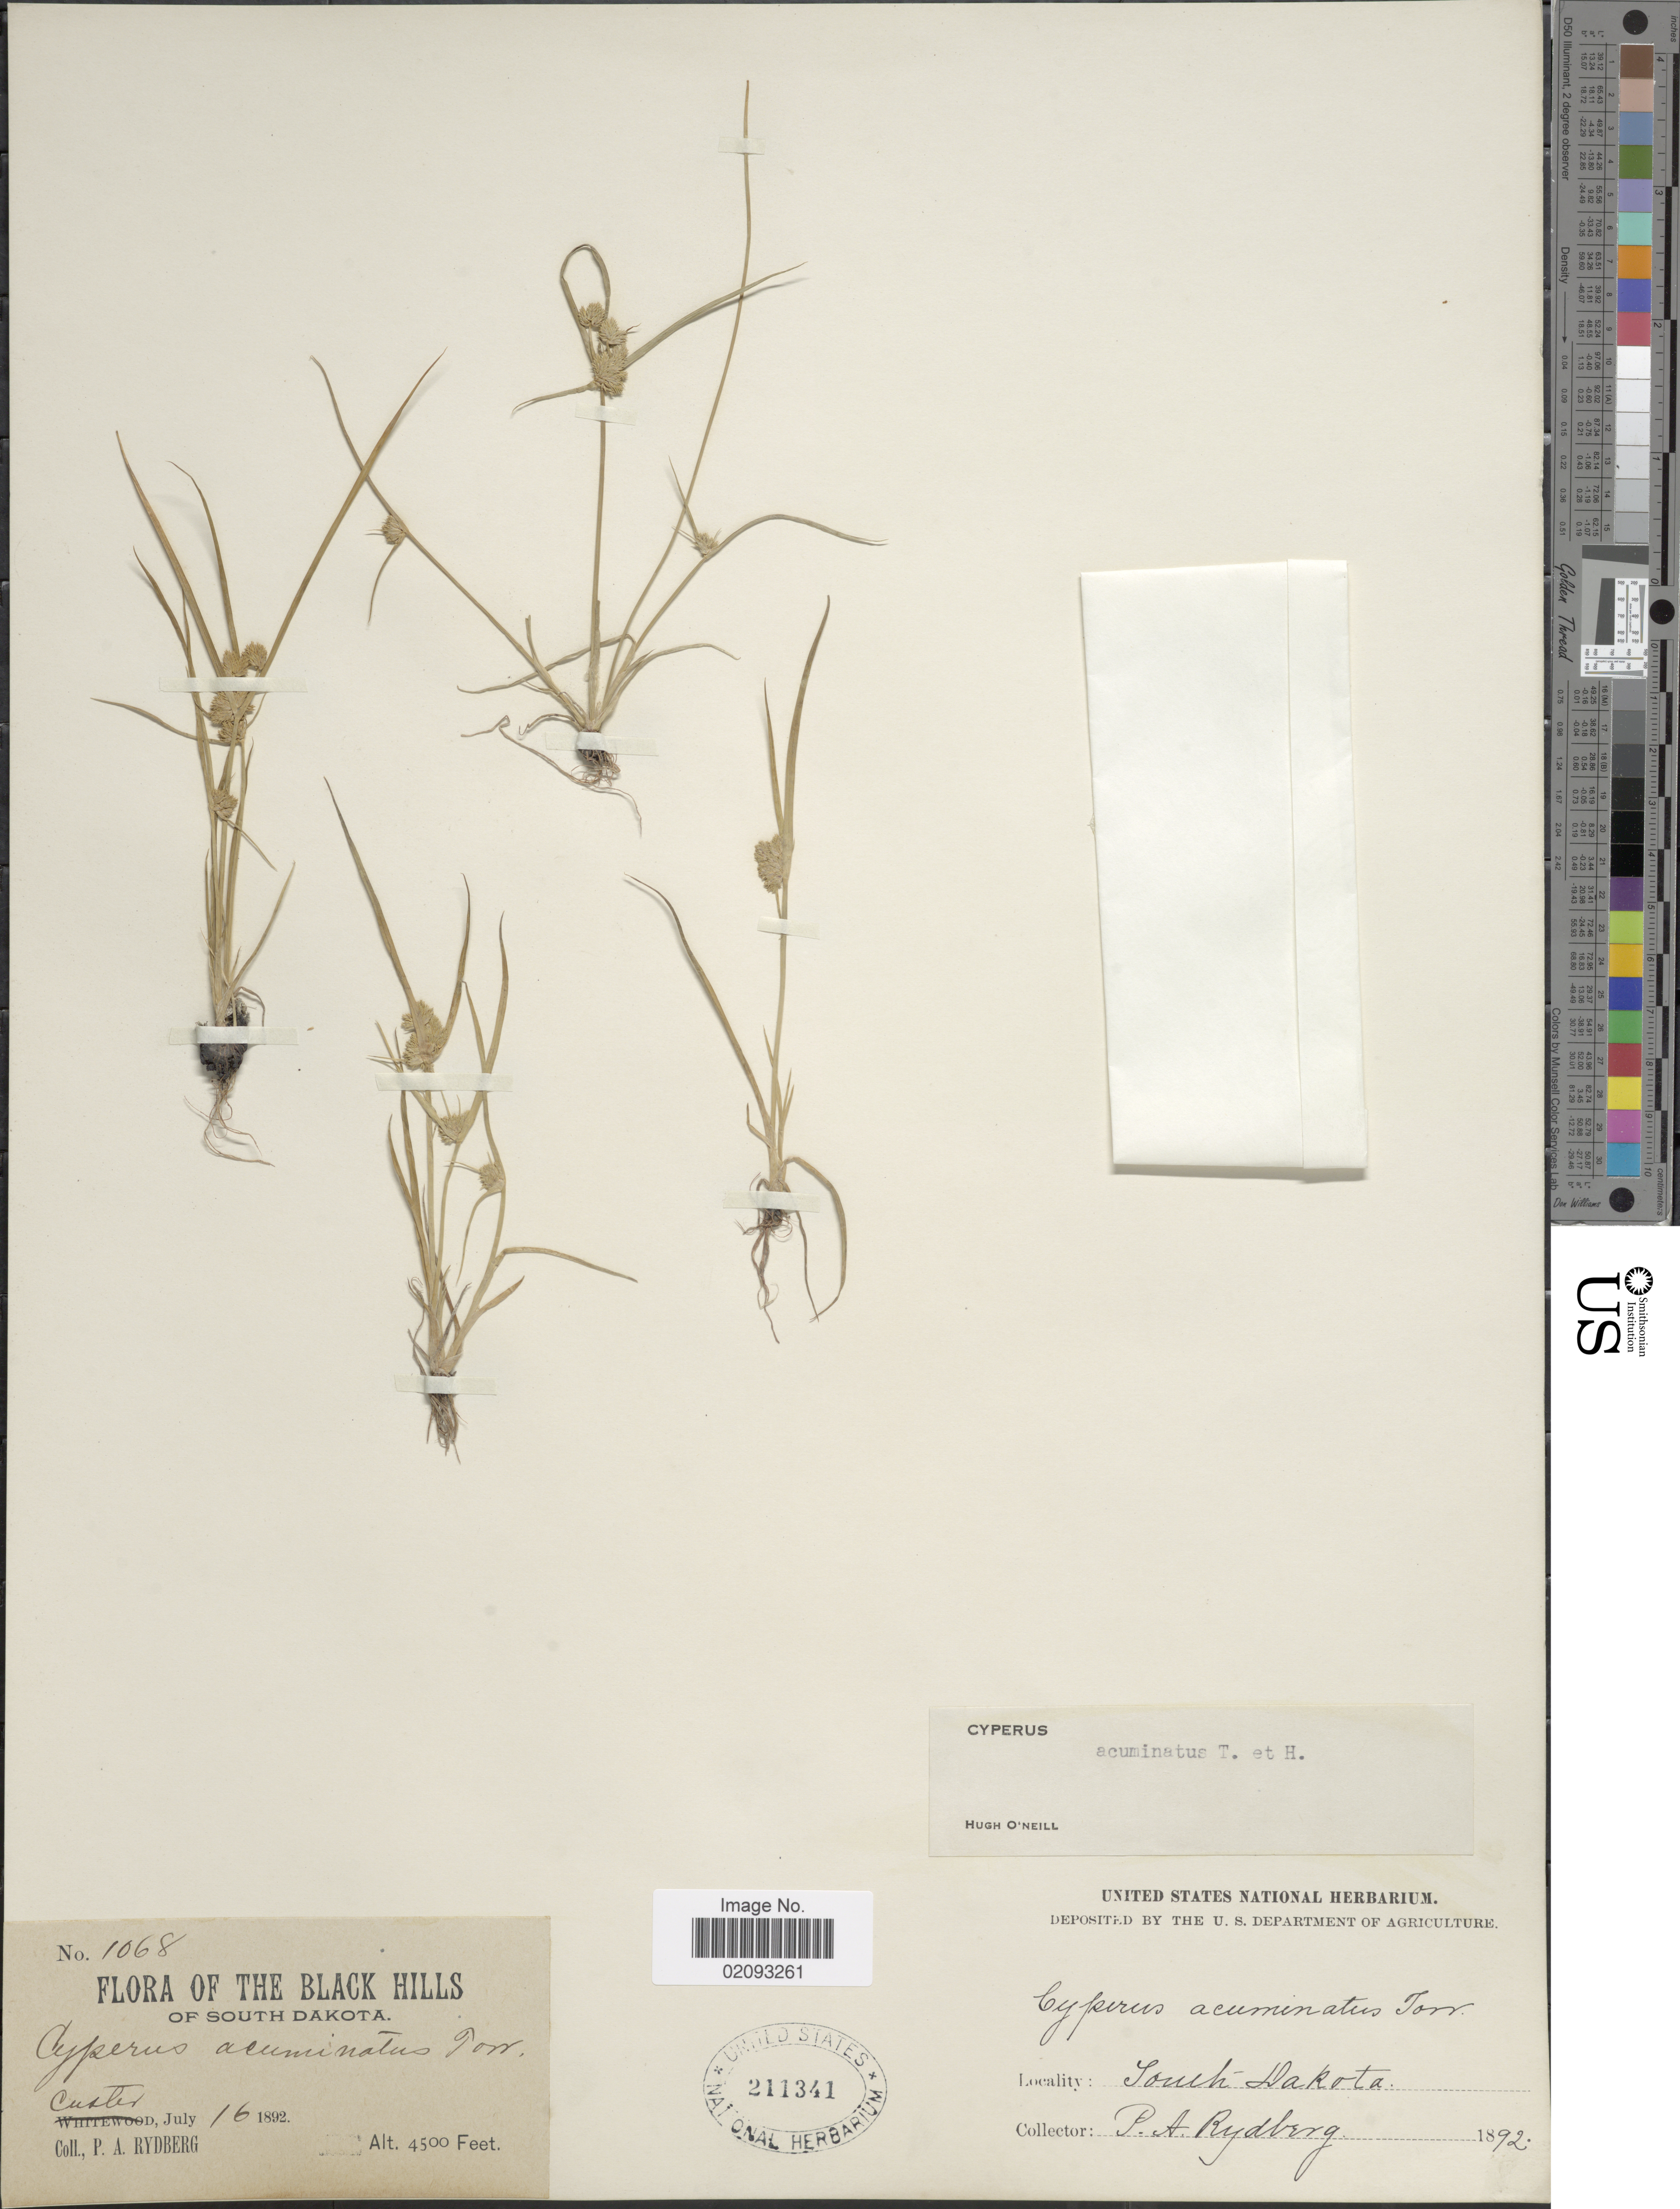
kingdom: Plantae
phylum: Tracheophyta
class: Liliopsida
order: Poales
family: Cyperaceae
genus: Cyperus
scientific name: Cyperus acuminatus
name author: Torr. & Hook.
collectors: P. A. Rydberg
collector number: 1068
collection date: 1892-07-16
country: United States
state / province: South Dakota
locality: Black Hills. Custer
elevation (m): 1372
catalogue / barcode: US 211341